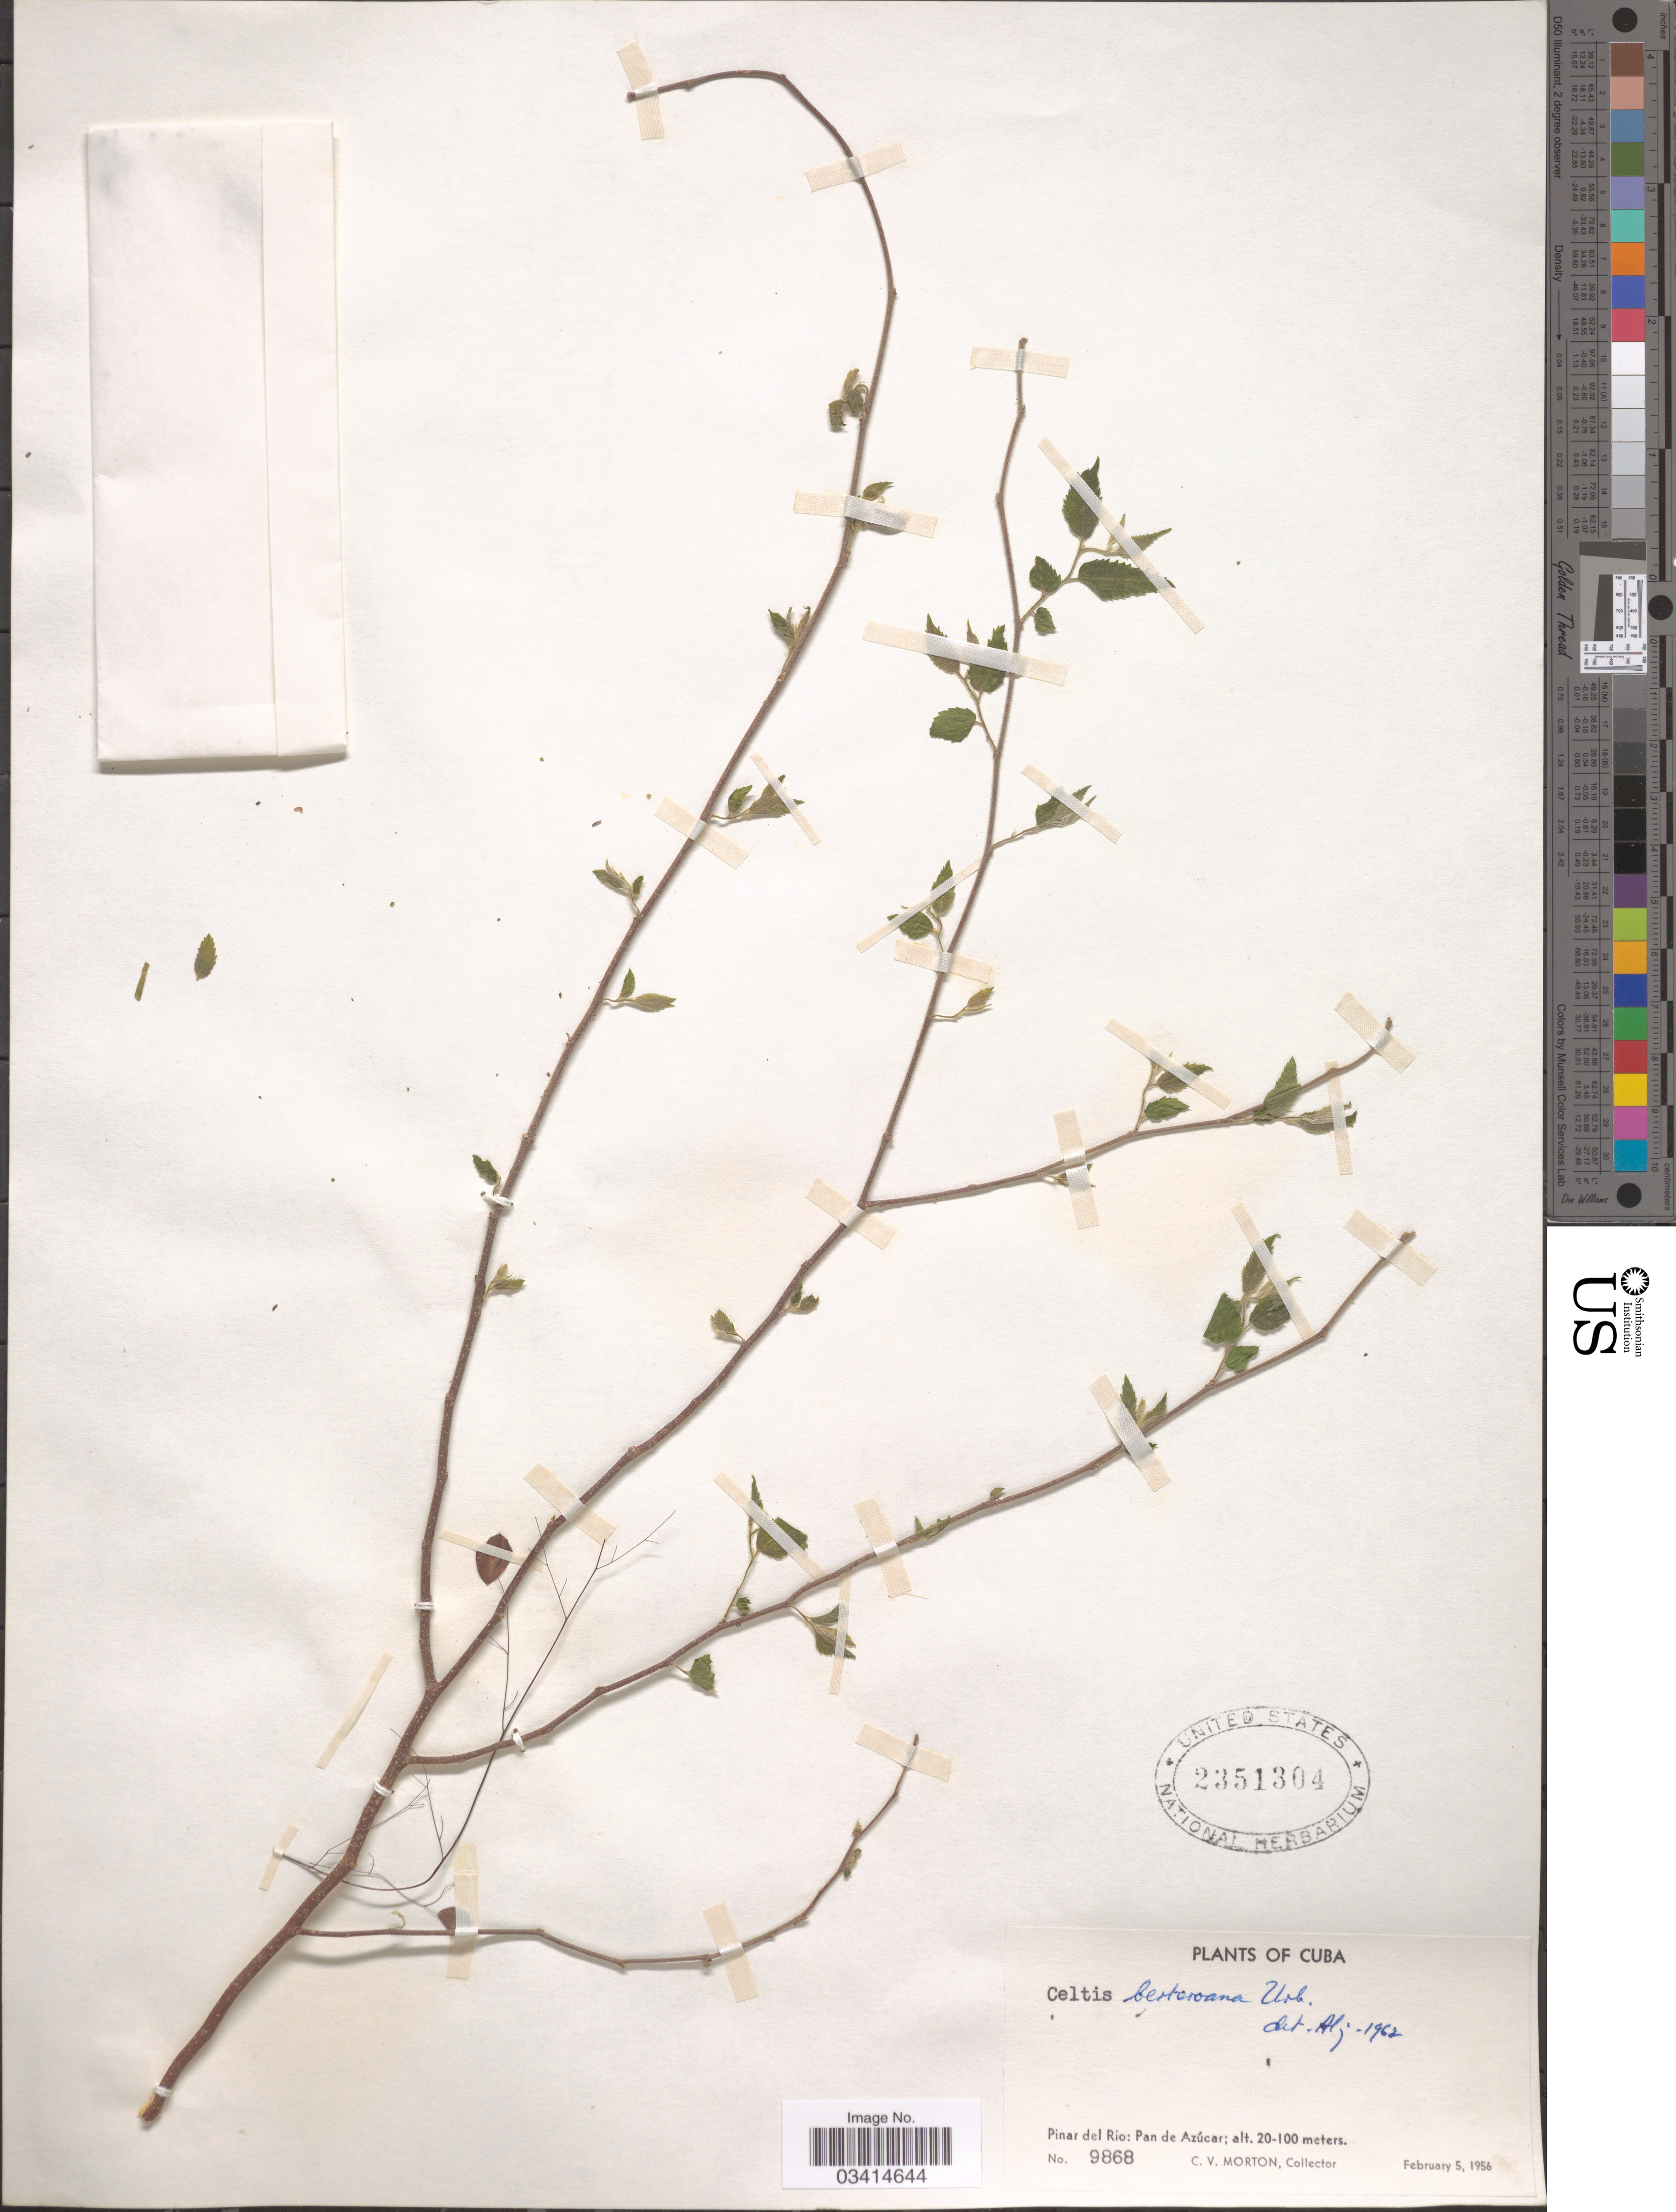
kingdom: Plantae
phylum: Tracheophyta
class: Magnoliopsida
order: Rosales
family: Cannabaceae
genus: Celtis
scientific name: Celtis berteroana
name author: Urb.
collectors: C. V. Morton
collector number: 9868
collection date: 1956-02-05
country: Cuba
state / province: Pinar del Río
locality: Pan de Azúcar.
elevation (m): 20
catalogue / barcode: US 2351304